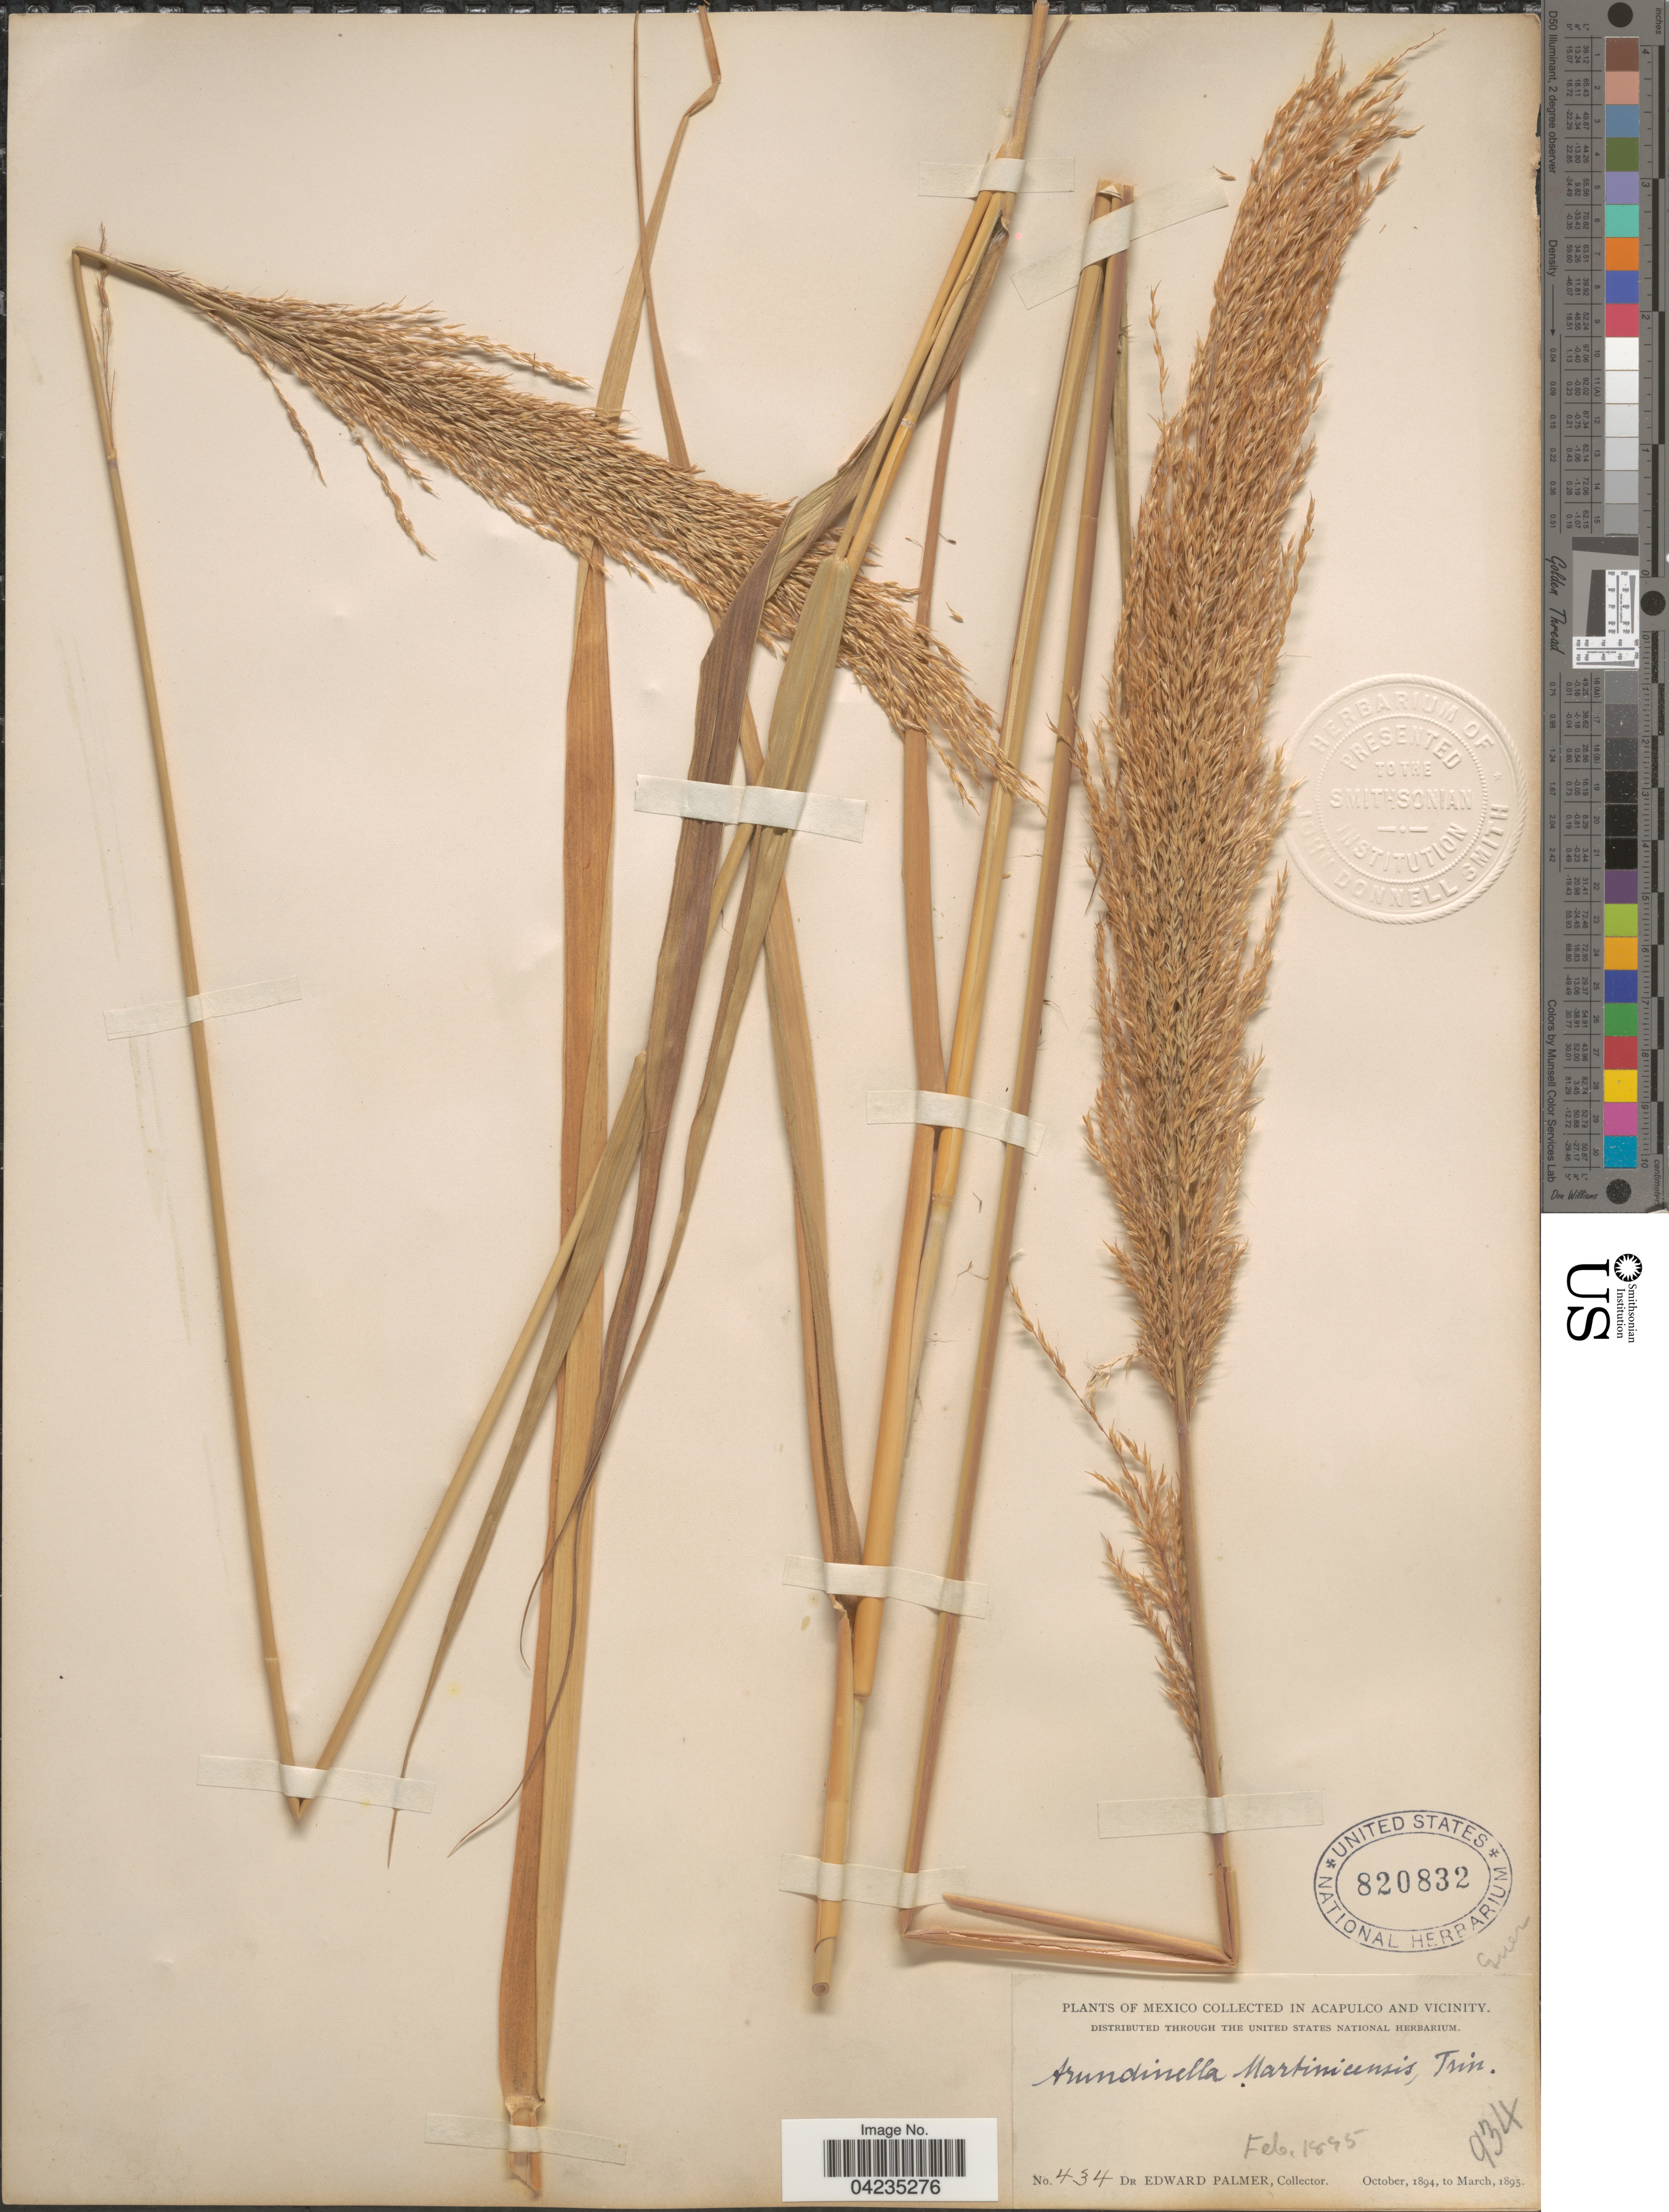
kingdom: Plantae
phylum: Tracheophyta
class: Liliopsida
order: Poales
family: Poaceae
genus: Arundinella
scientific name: Arundinella hispida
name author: (Humb. & Bonpl. ex Willd.) Kuntze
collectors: E. Palmer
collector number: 434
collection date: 1895-02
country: Mexico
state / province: Guerrero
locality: In Acapulco and vicinity.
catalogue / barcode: US 820832